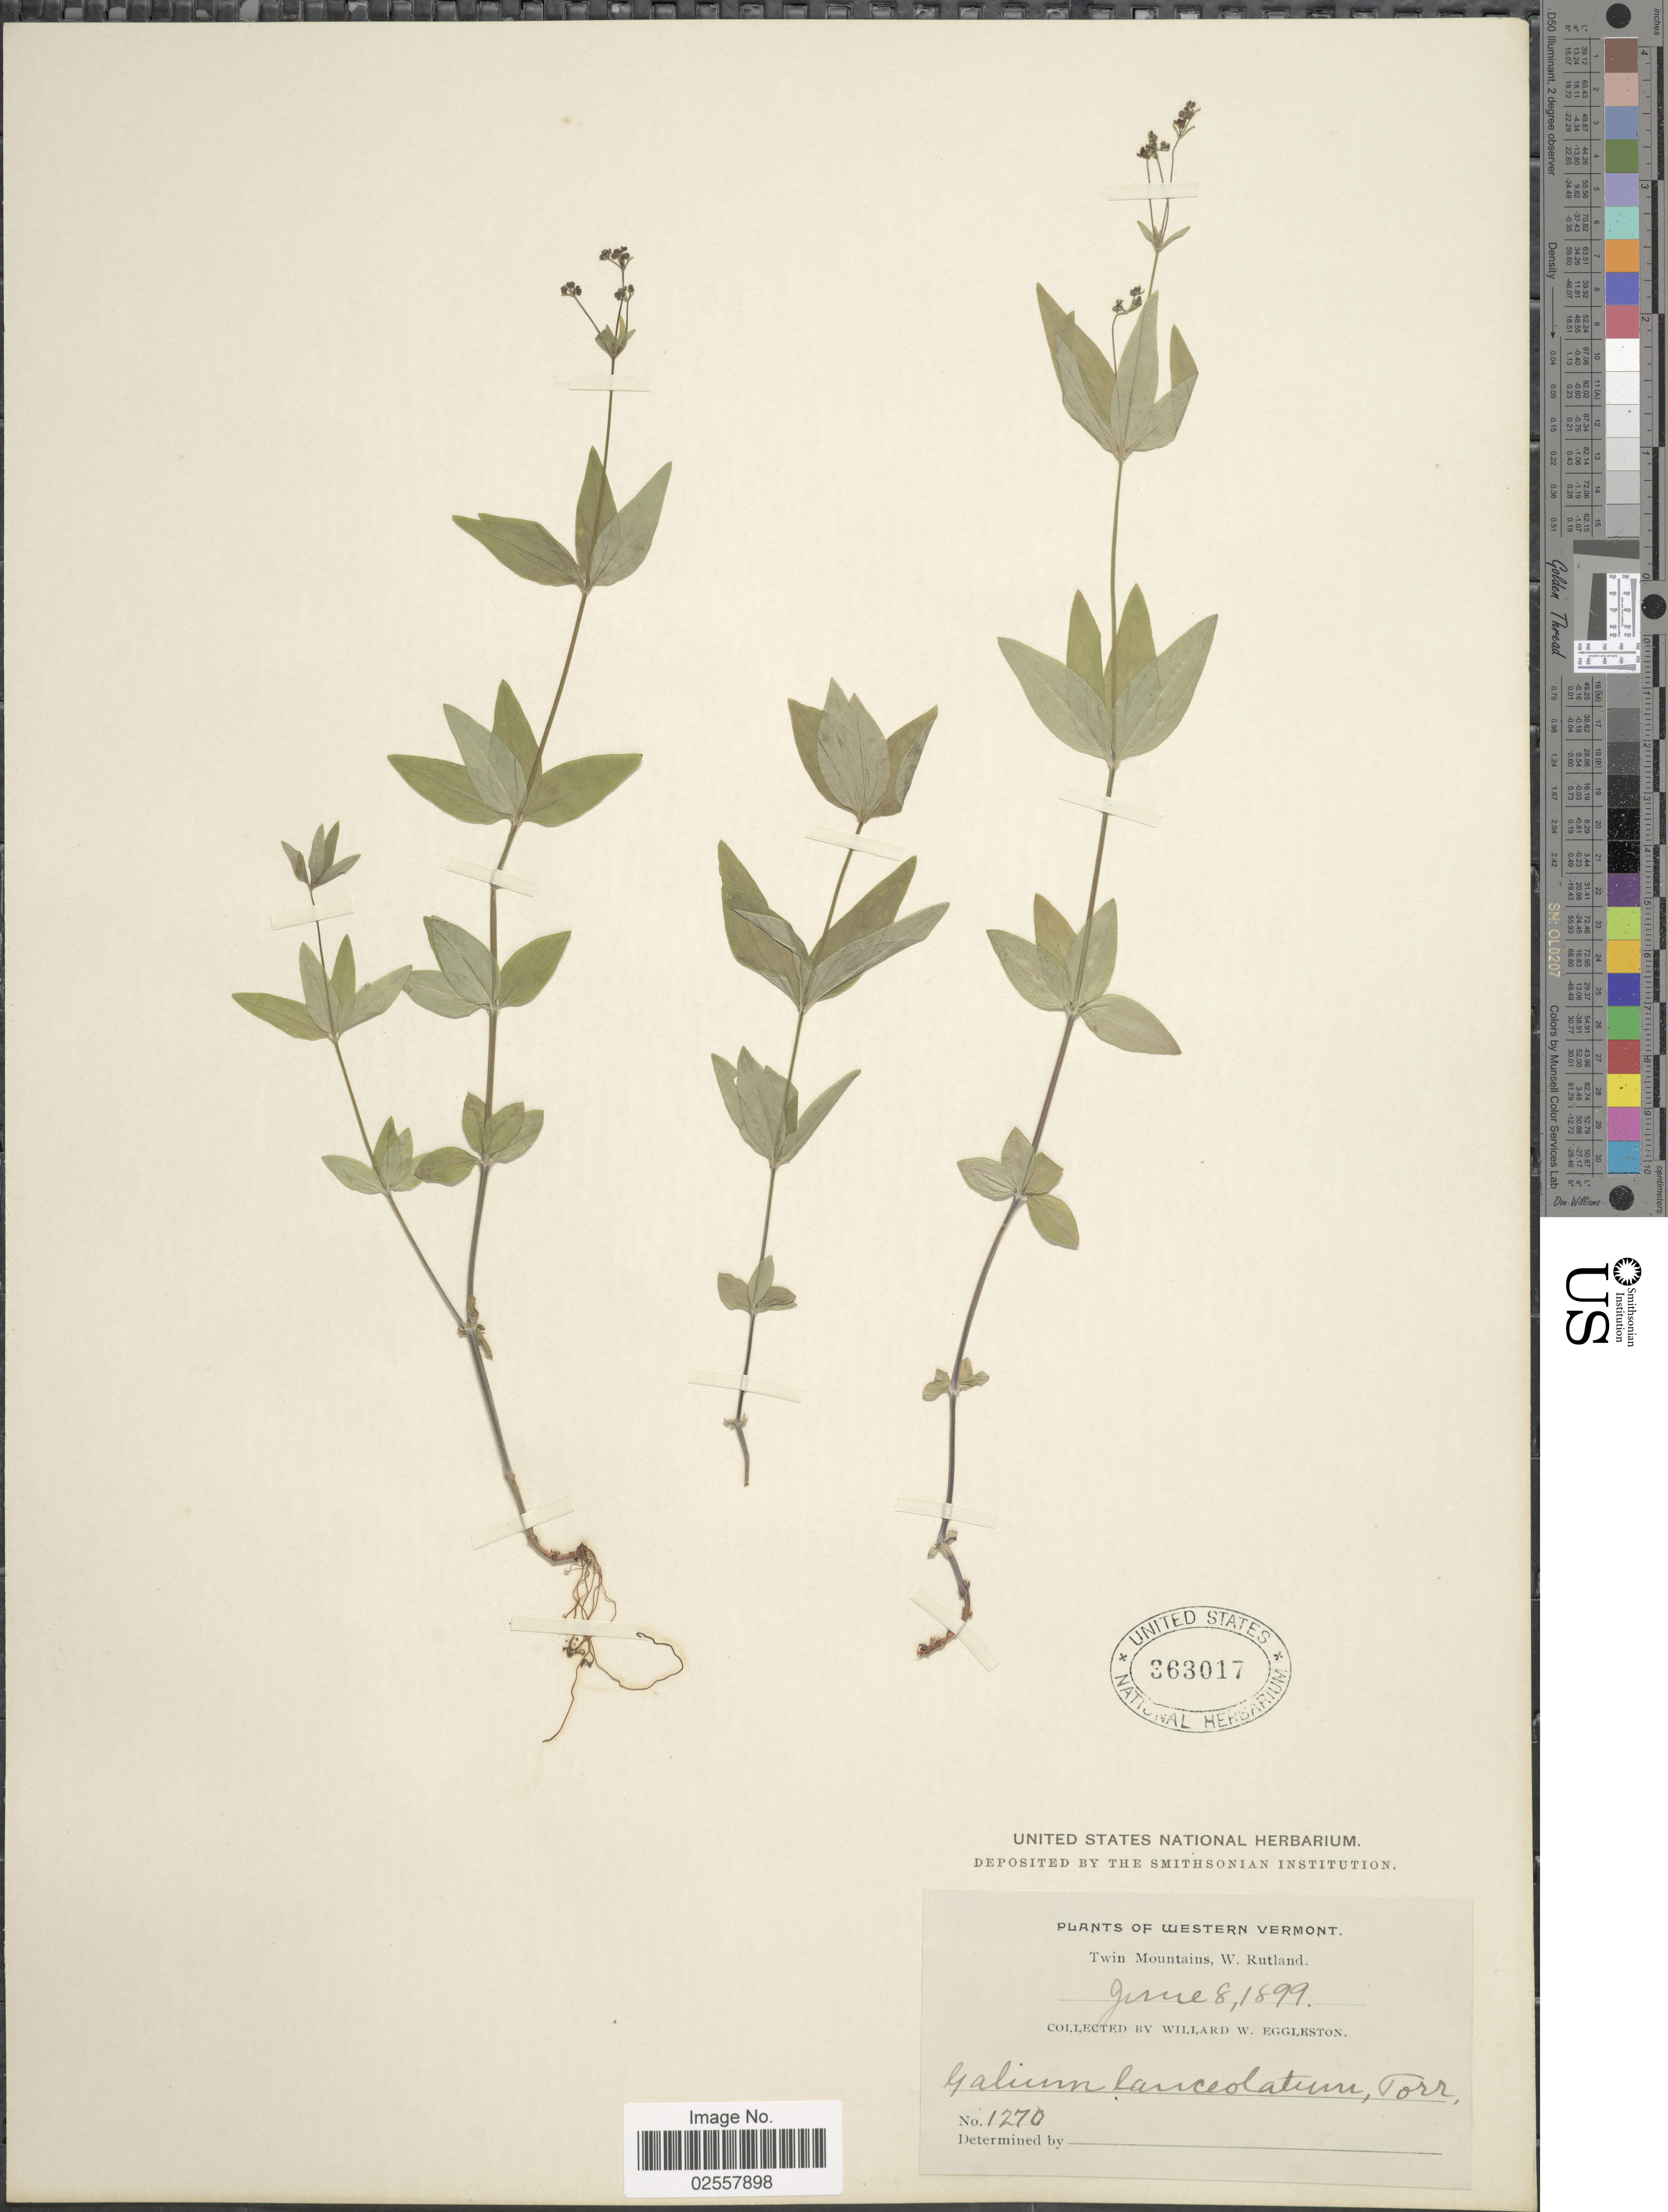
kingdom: Plantae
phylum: Tracheophyta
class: Magnoliopsida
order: Gentianales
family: Rubiaceae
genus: Galium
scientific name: Galium lanceolatum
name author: (Torr. & A. Gray) Torr.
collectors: W. W. Eggleston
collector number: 1270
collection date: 1899-06-08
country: United States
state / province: Vermont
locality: Western Vermont, Twin Mountains, W. Rutland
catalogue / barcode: US 363017